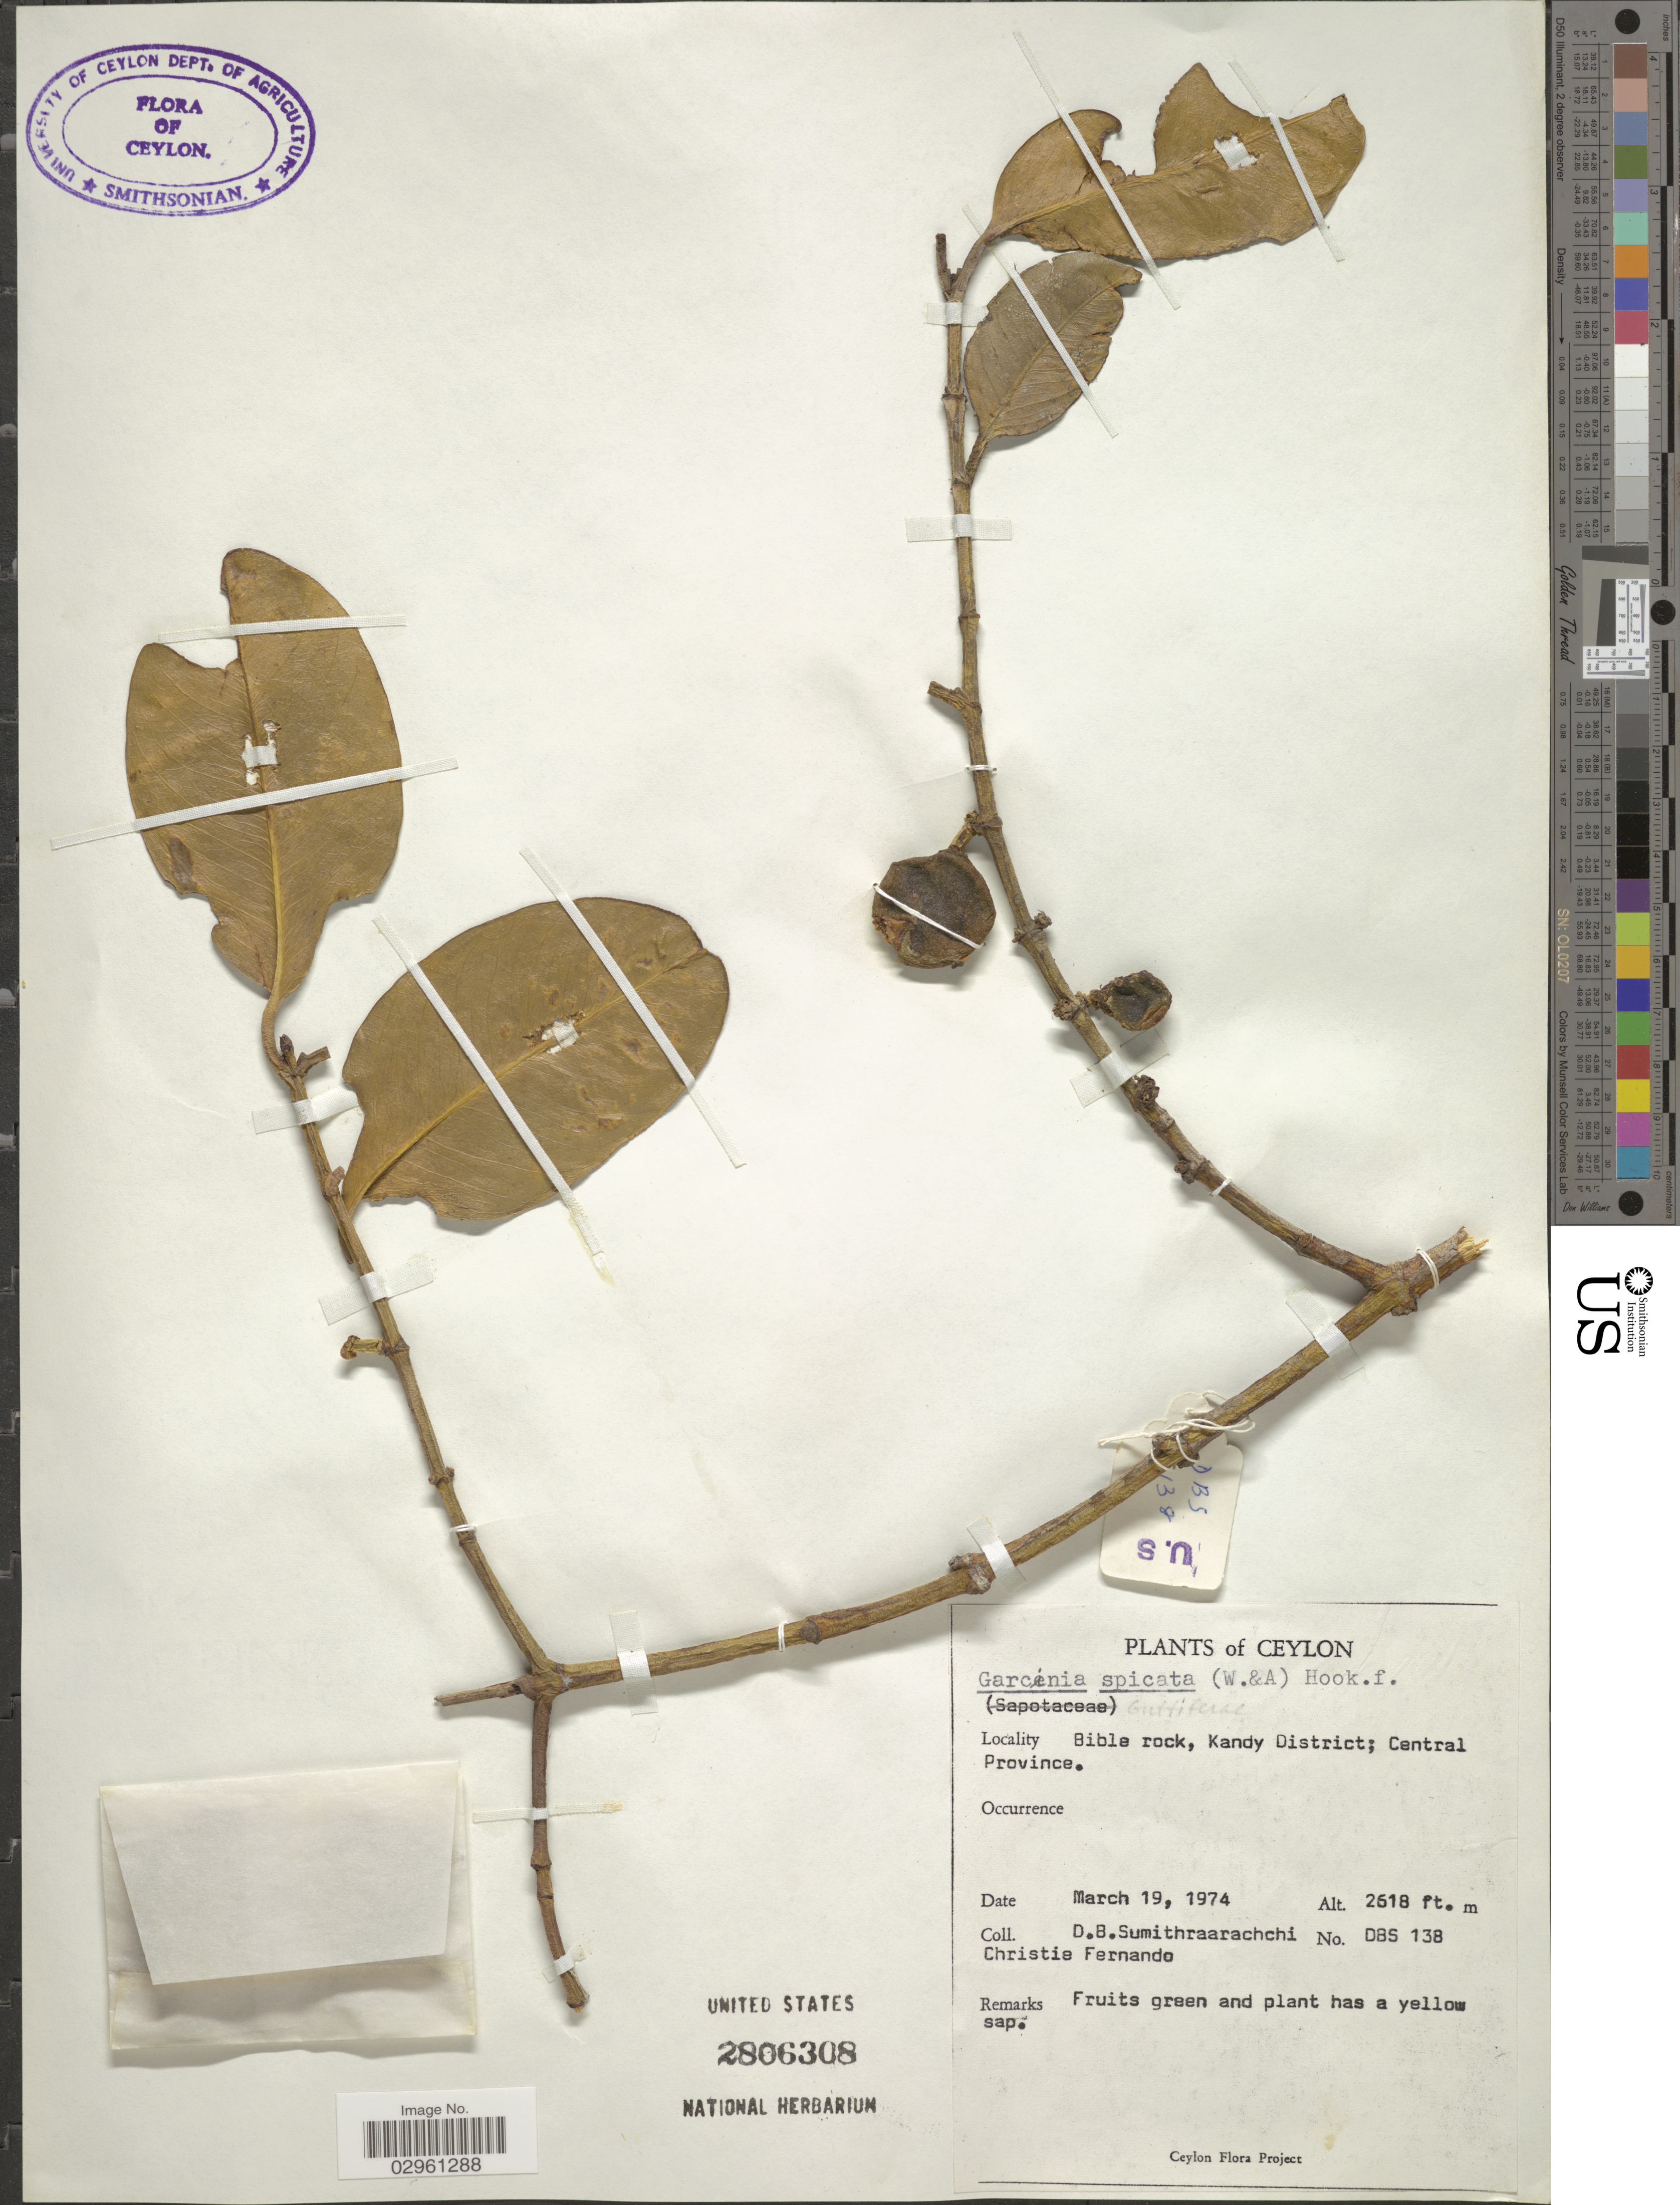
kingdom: Plantae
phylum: Tracheophyta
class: Magnoliopsida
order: Malpighiales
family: Clusiaceae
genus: Garcinia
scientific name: Garcinia spicata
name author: Hook. f.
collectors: D. B. Sumithraarachchi & C. Fernando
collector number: DBS 138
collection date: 1974-03-19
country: Sri Lanka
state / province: Central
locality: Ceylon. Bible rock, Kandy District.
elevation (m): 798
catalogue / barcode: US 2806308